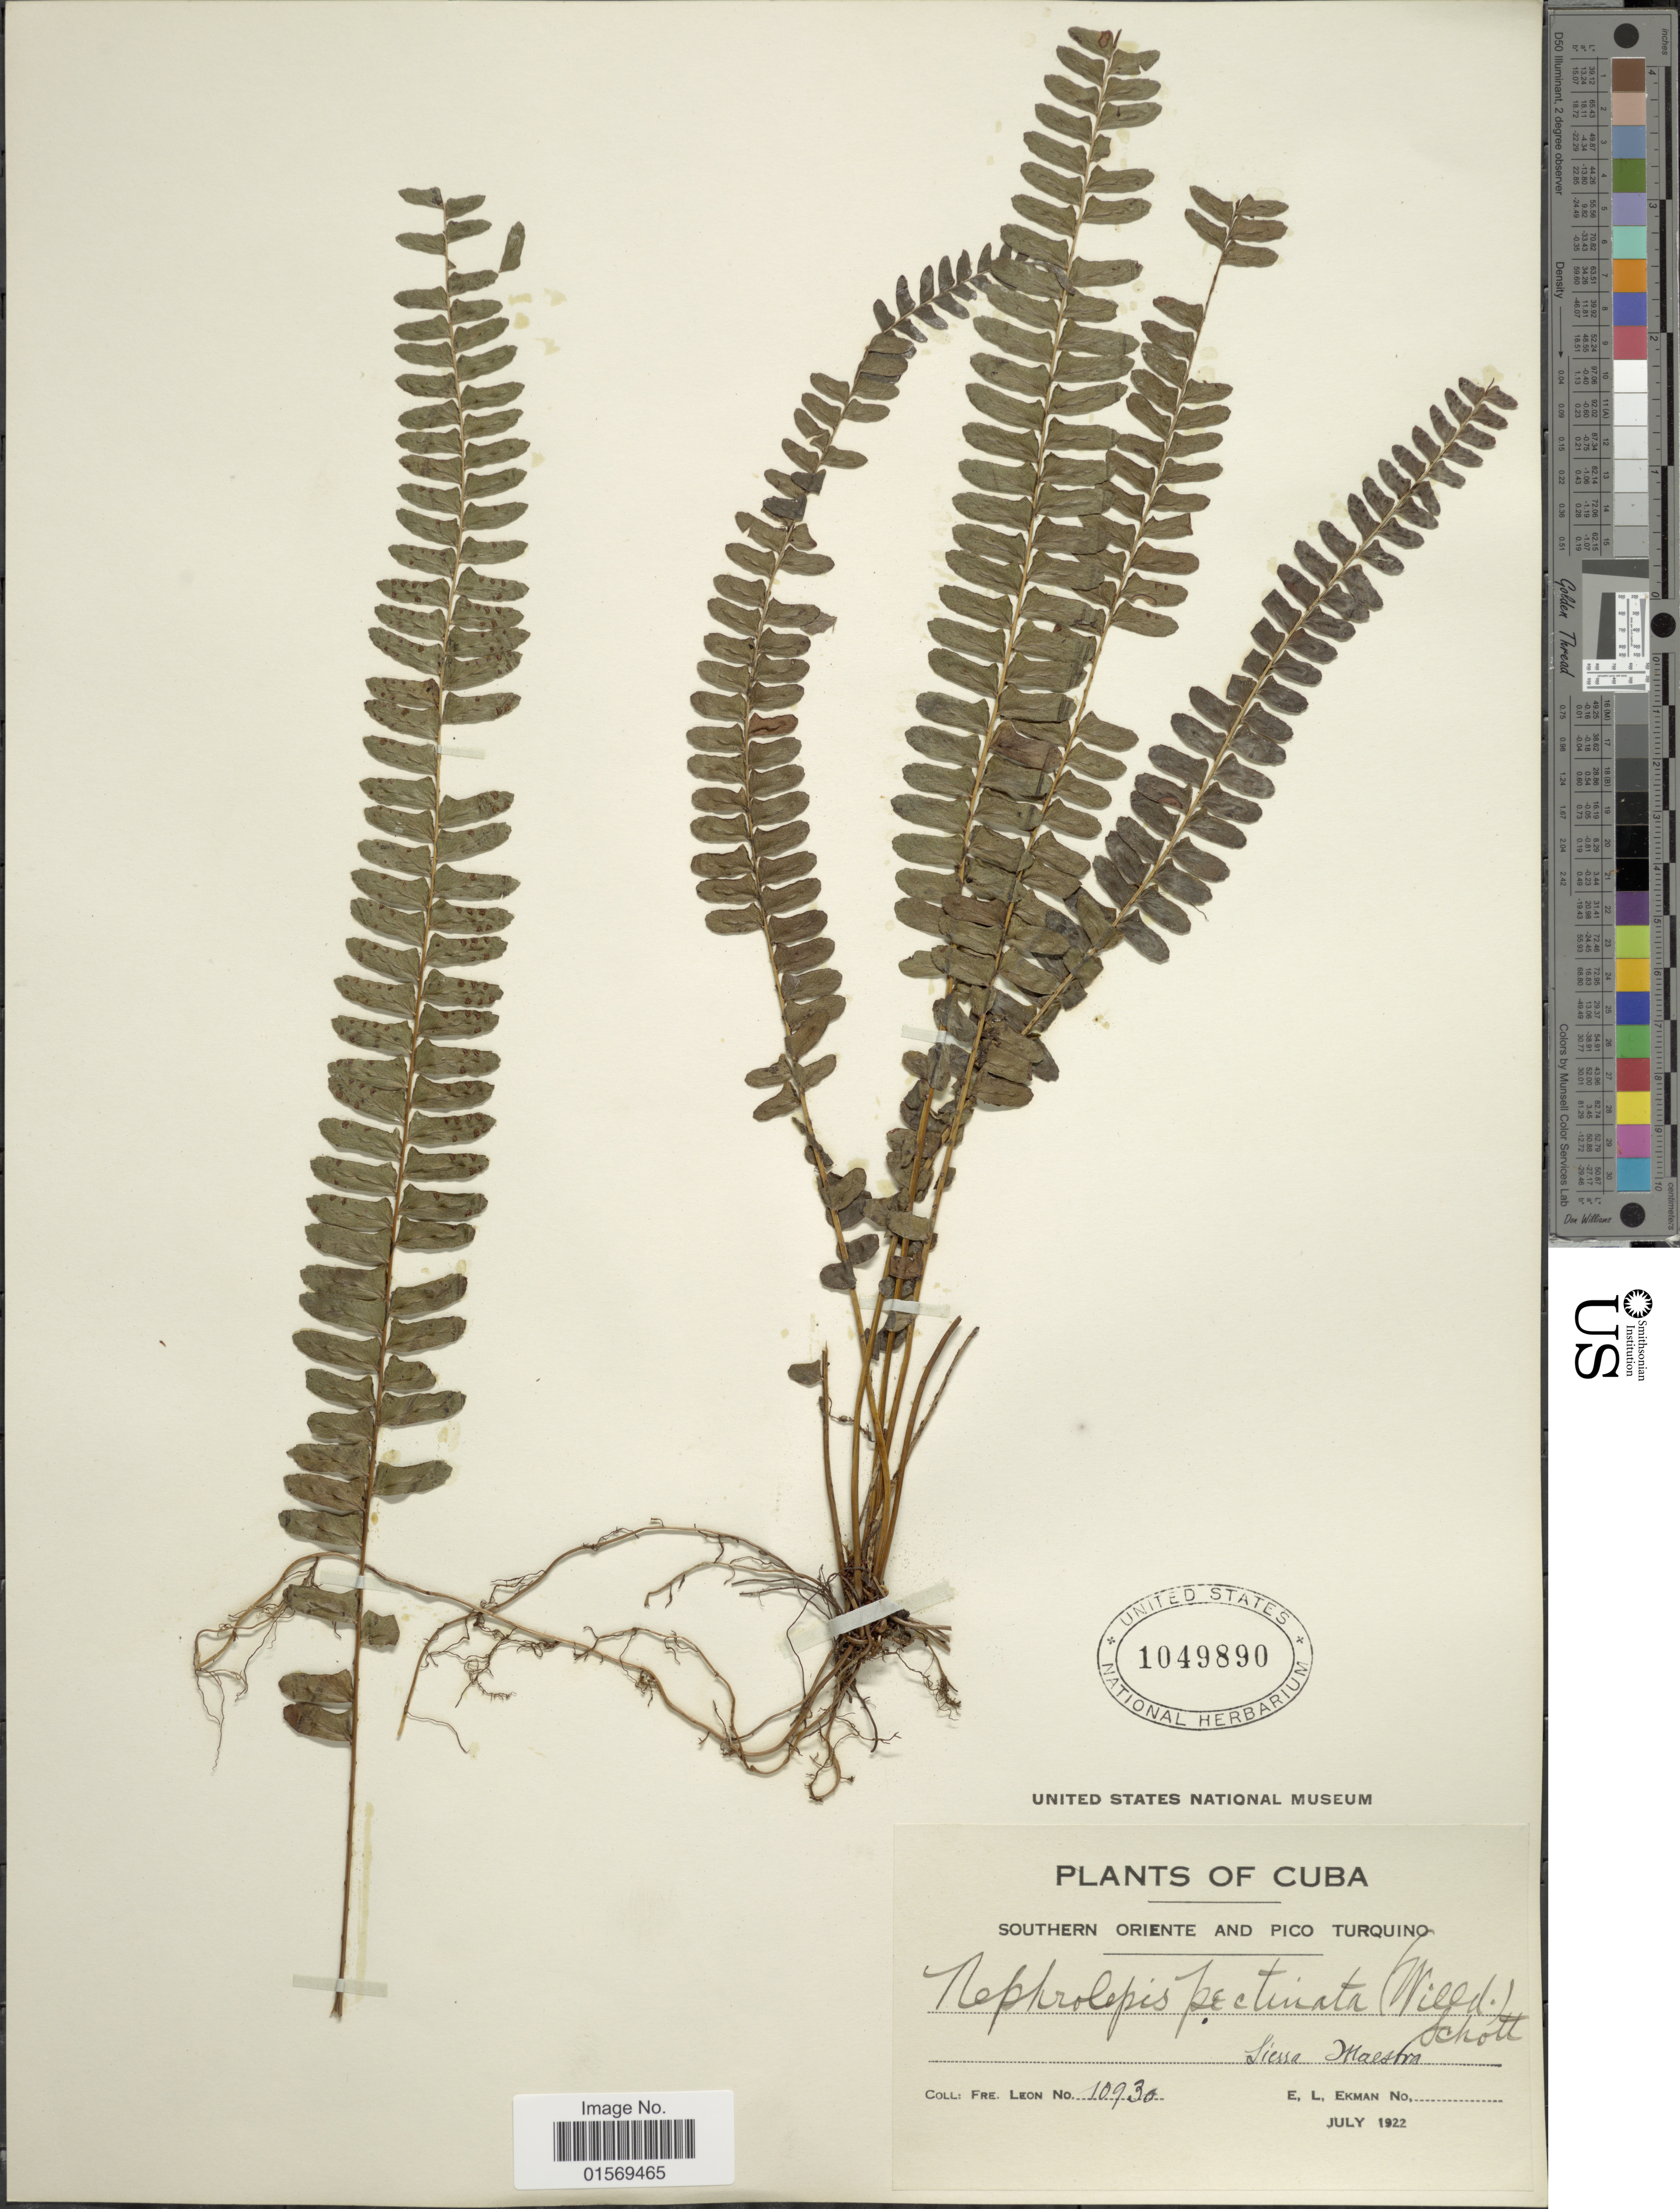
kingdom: Plantae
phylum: Tracheophyta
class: Polypodiopsida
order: Polypodiales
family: Nephrolepidaceae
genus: Nephrolepis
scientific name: Nephrolepis pectinata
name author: (Willd.) Schott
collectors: Bro. León & E. L. Ekman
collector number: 10930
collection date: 1922-07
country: Cuba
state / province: Oriente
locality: Cuba, Southern Oriente and Pico Turquino. Sierra Maestra.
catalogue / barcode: US 1049890